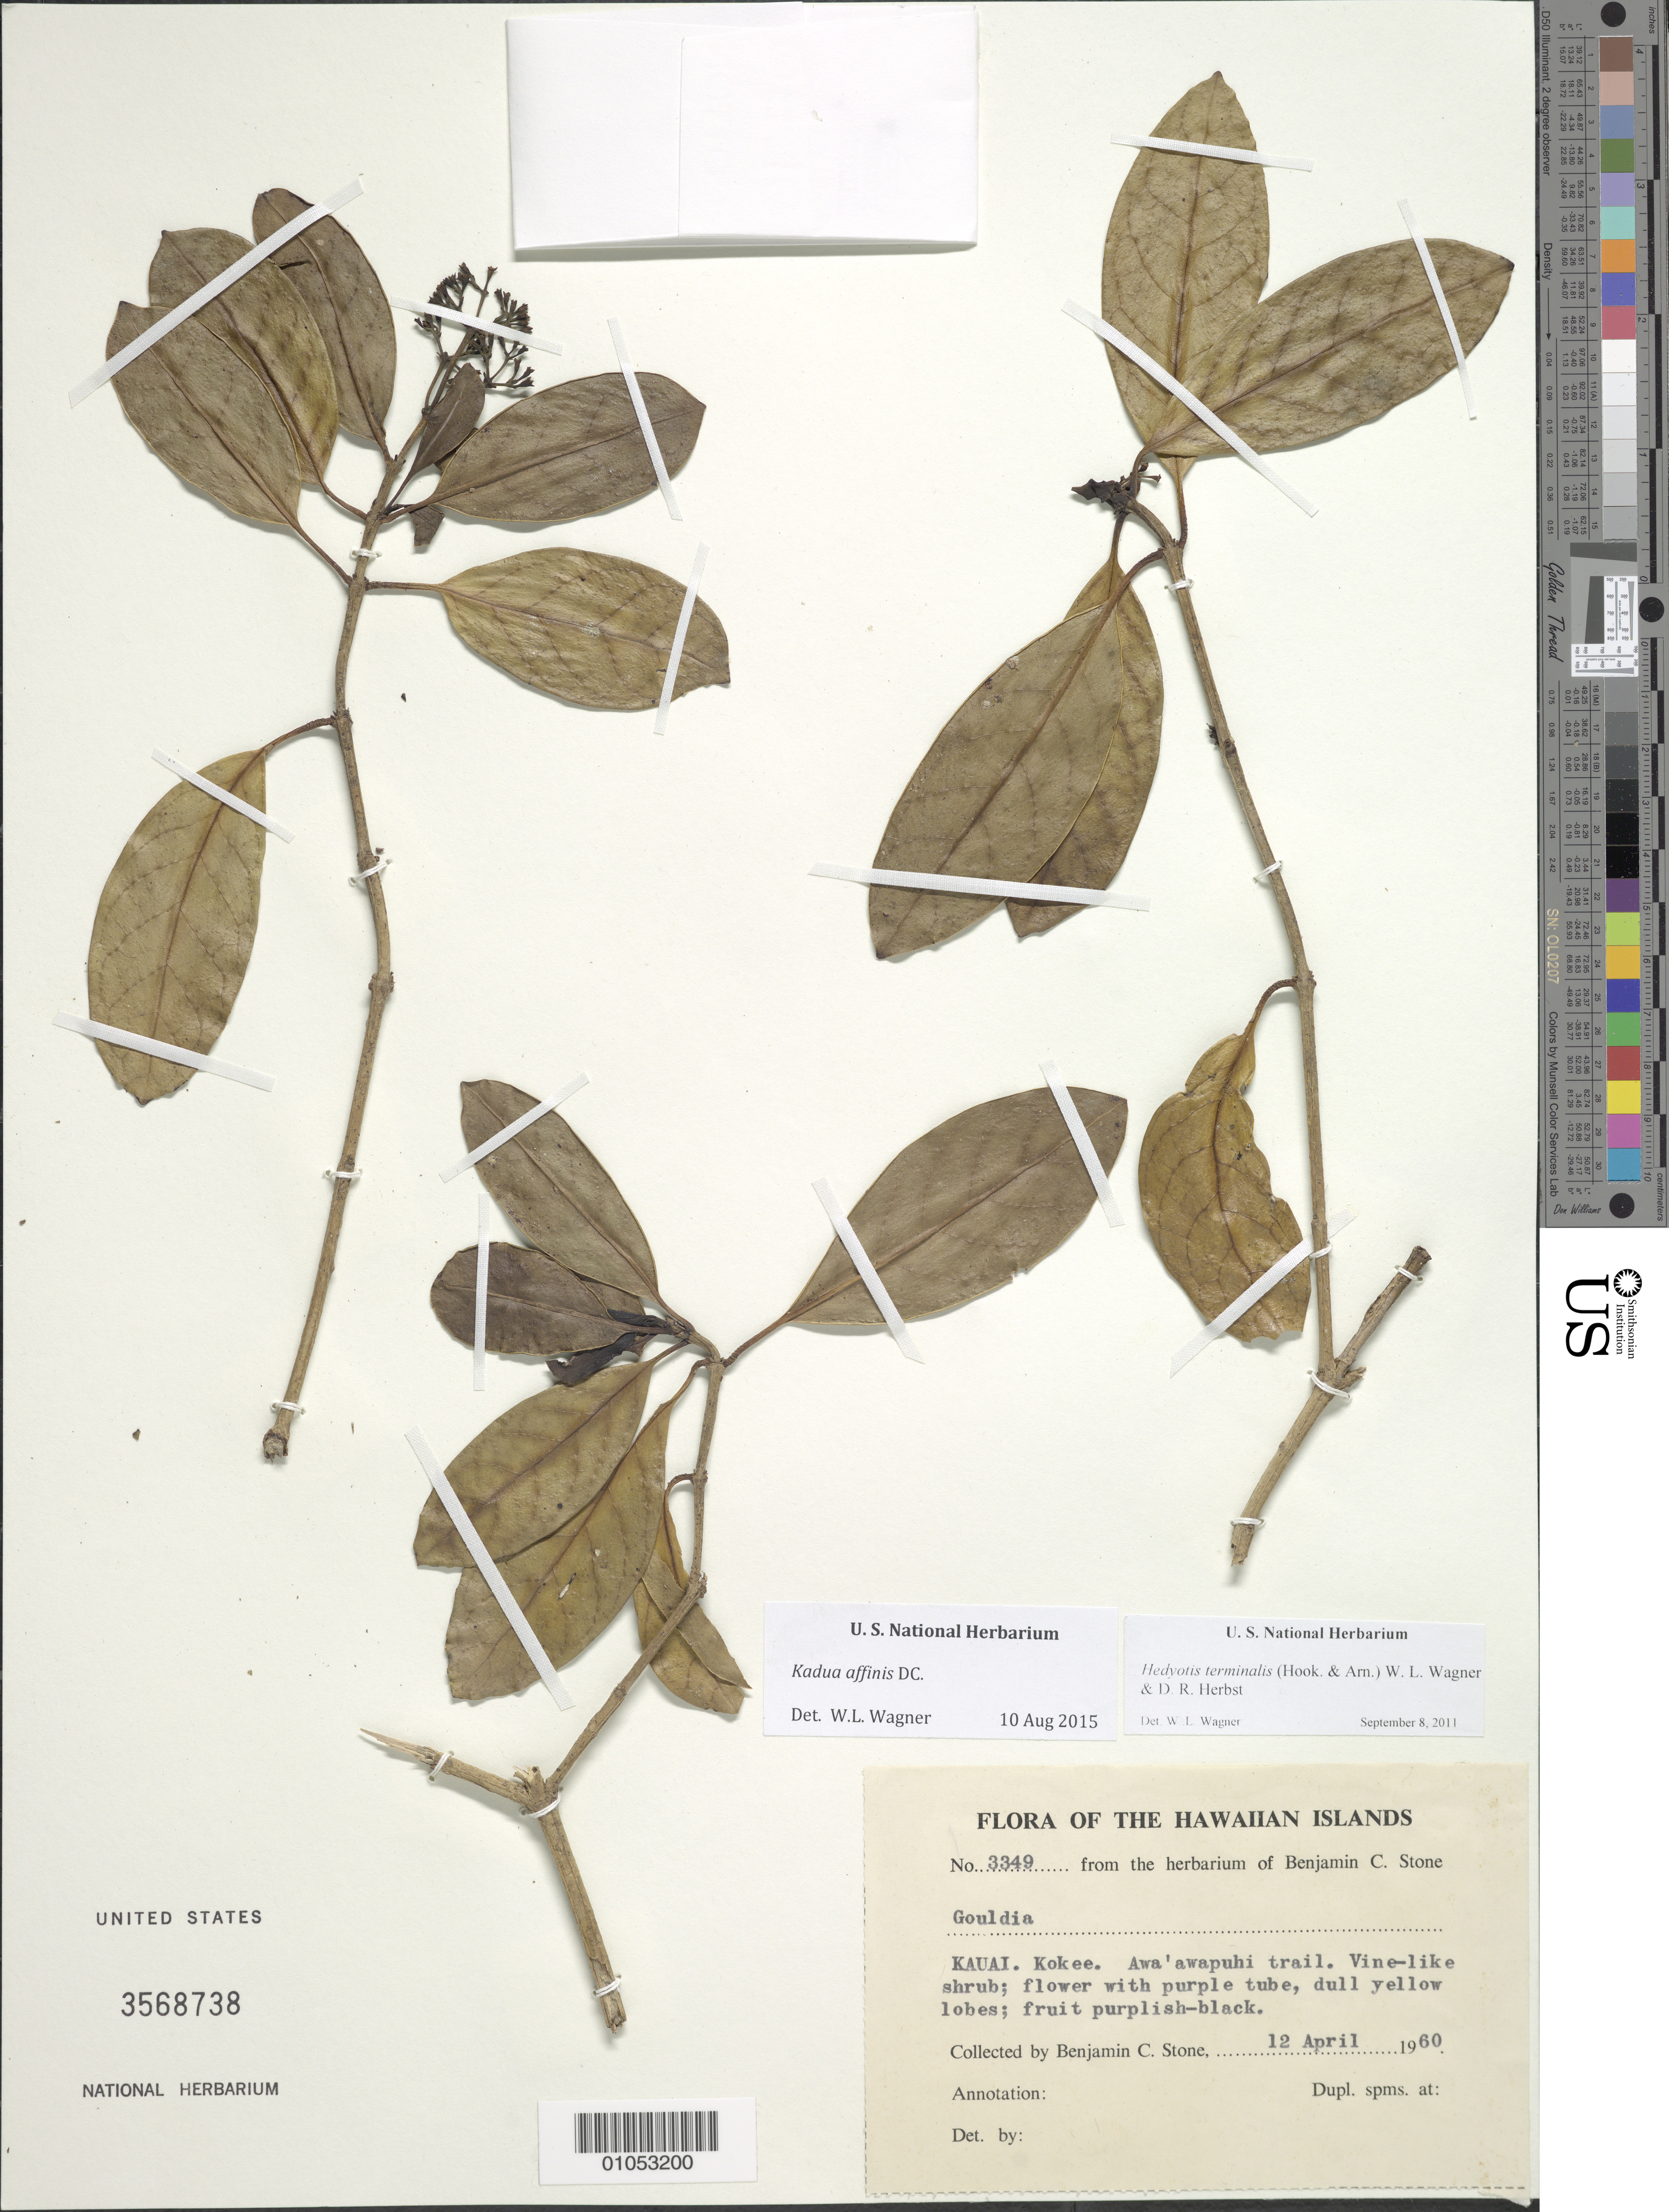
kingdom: Plantae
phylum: Tracheophyta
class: Magnoliopsida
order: Gentianales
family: Rubiaceae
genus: Kadua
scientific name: Kadua affinis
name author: DC.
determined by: Wagner, W. L., (BOT), Smithsonian Institution - National Museum of Natural History (UNITED STATES)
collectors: B. C. Stone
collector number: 3349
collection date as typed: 12 Apr 1960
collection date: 1960-04-12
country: United States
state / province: Hawaii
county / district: Kaui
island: Kaua'i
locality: Kokee. Awa'awapuhi trail.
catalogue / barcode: US 3568738